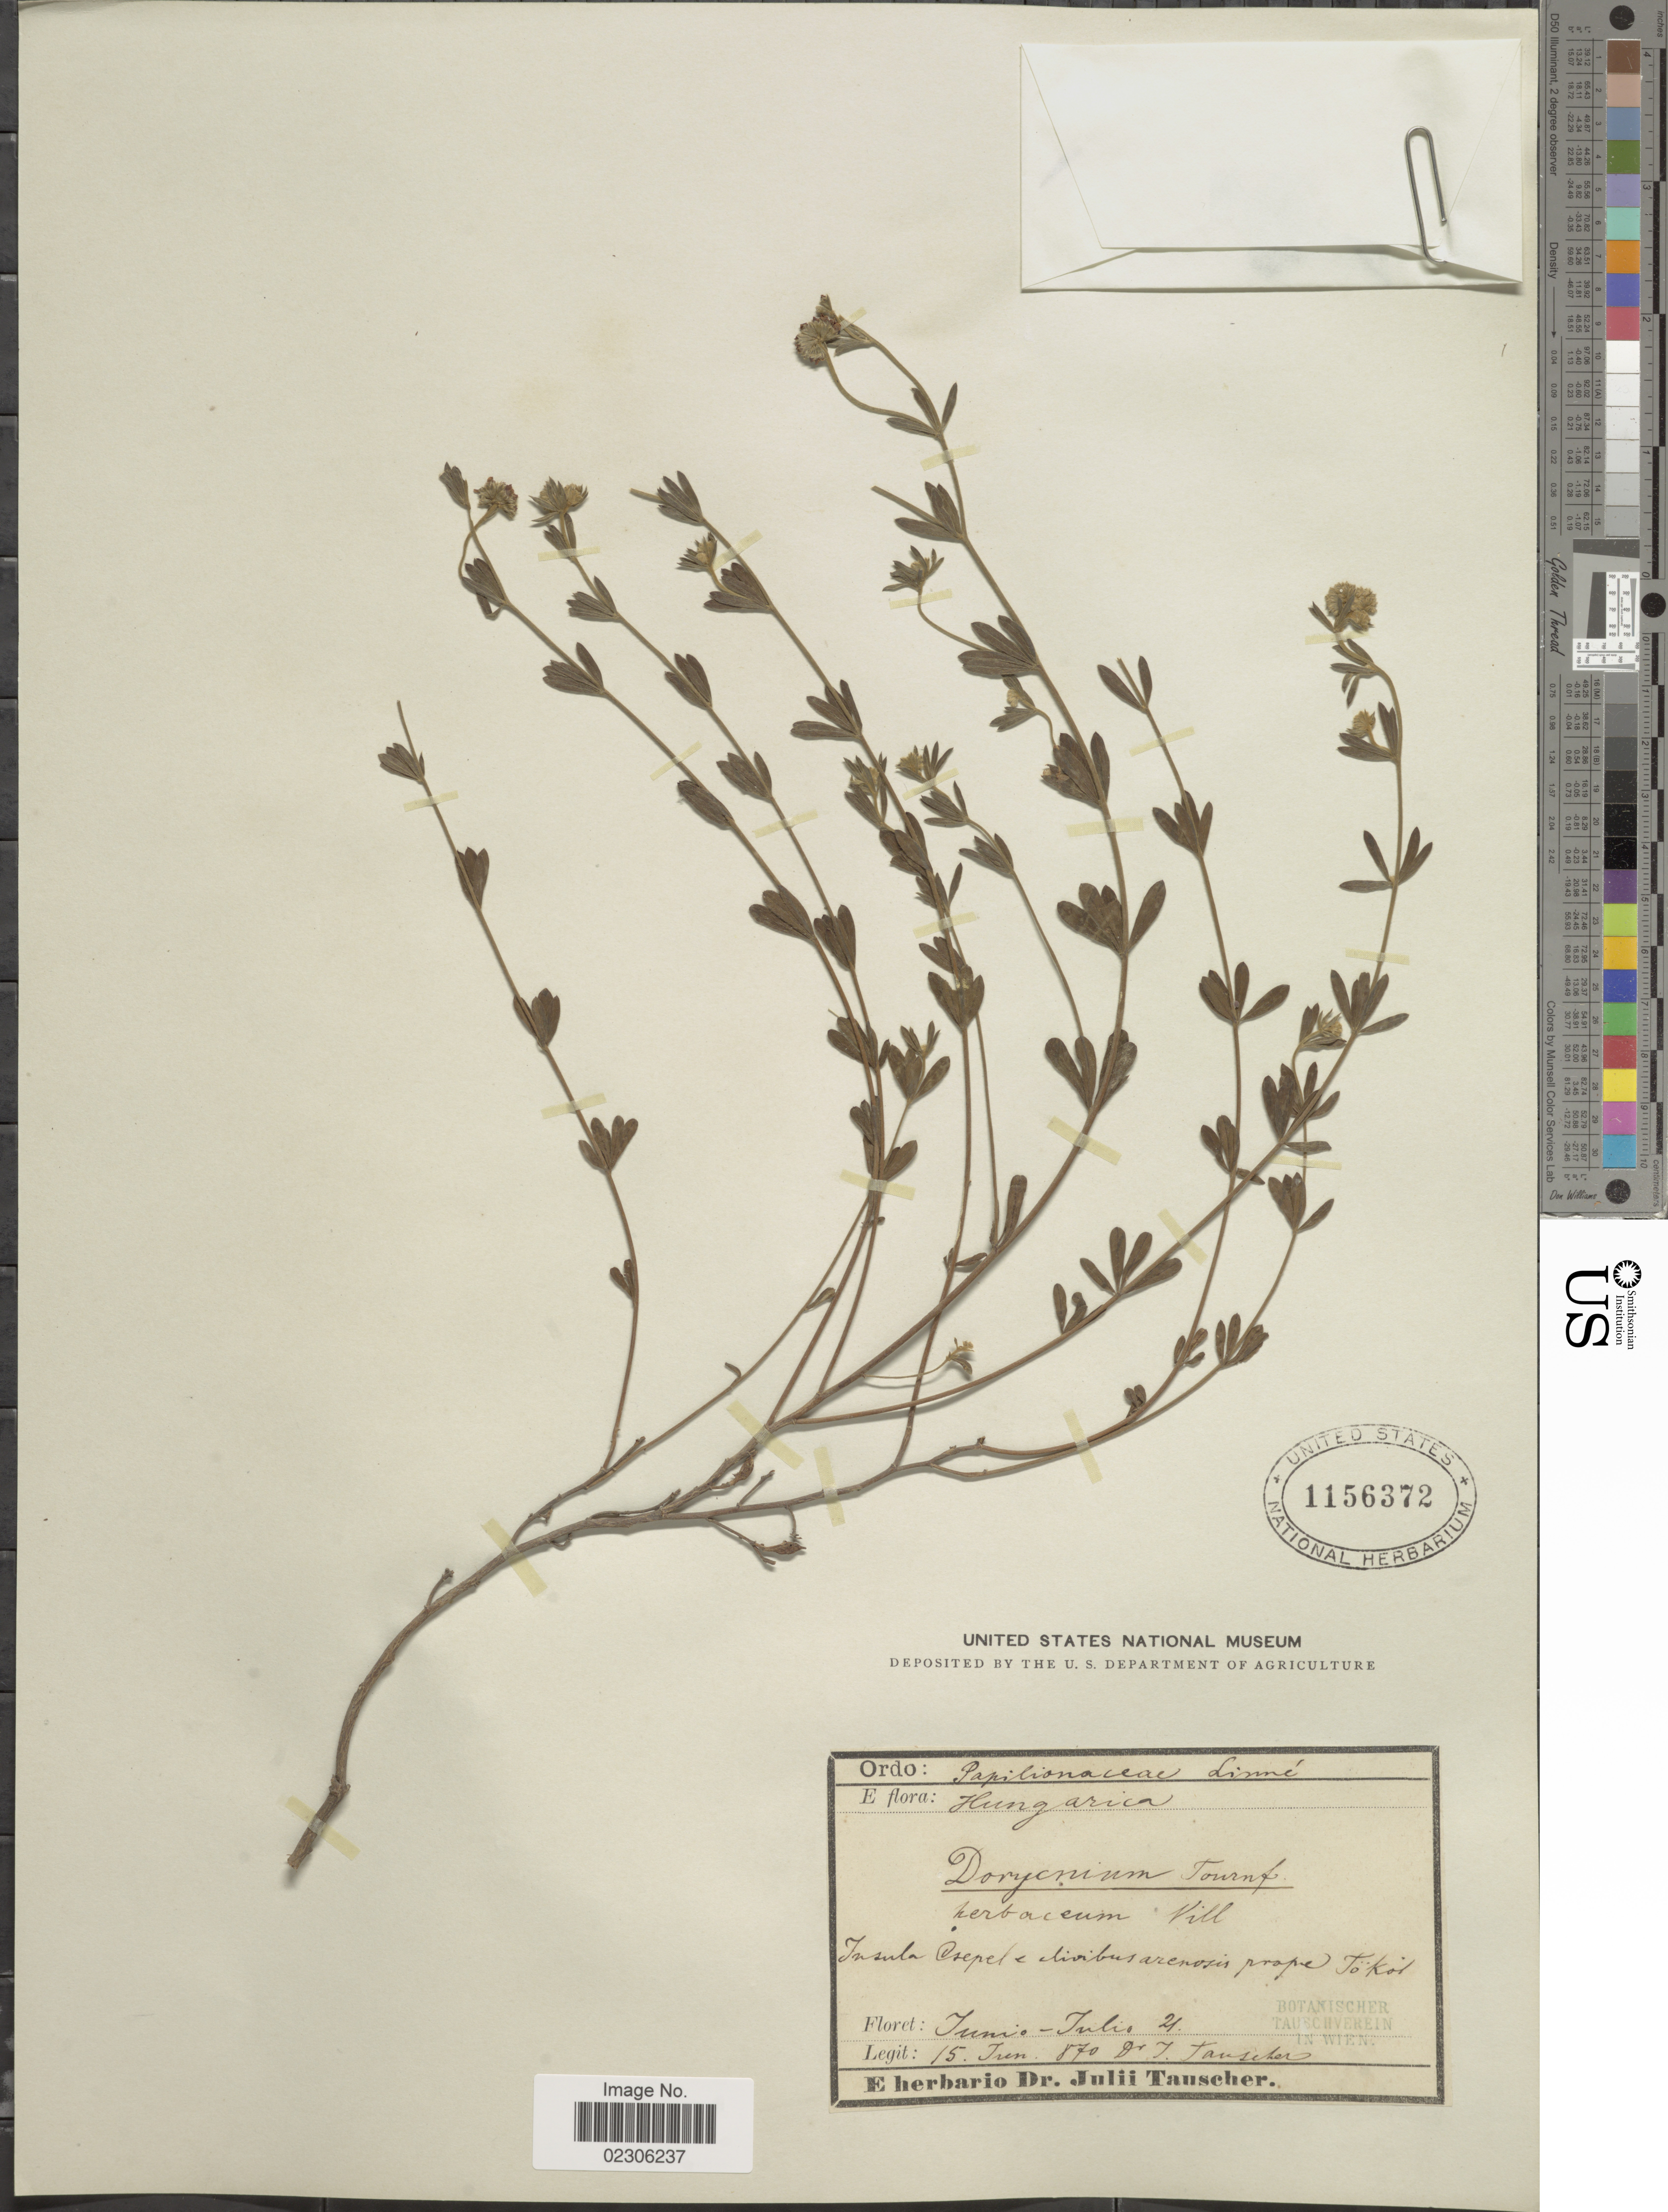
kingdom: Plantae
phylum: Tracheophyta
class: Magnoliopsida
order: Fabales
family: Fabaceae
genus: Dorycnium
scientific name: Dorycnium herbaceum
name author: Vill.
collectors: Tauscher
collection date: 1870-06-15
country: Hungary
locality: Insula Osepete divibusarenosis prope Tokoi [interpreted]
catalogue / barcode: US 1156372